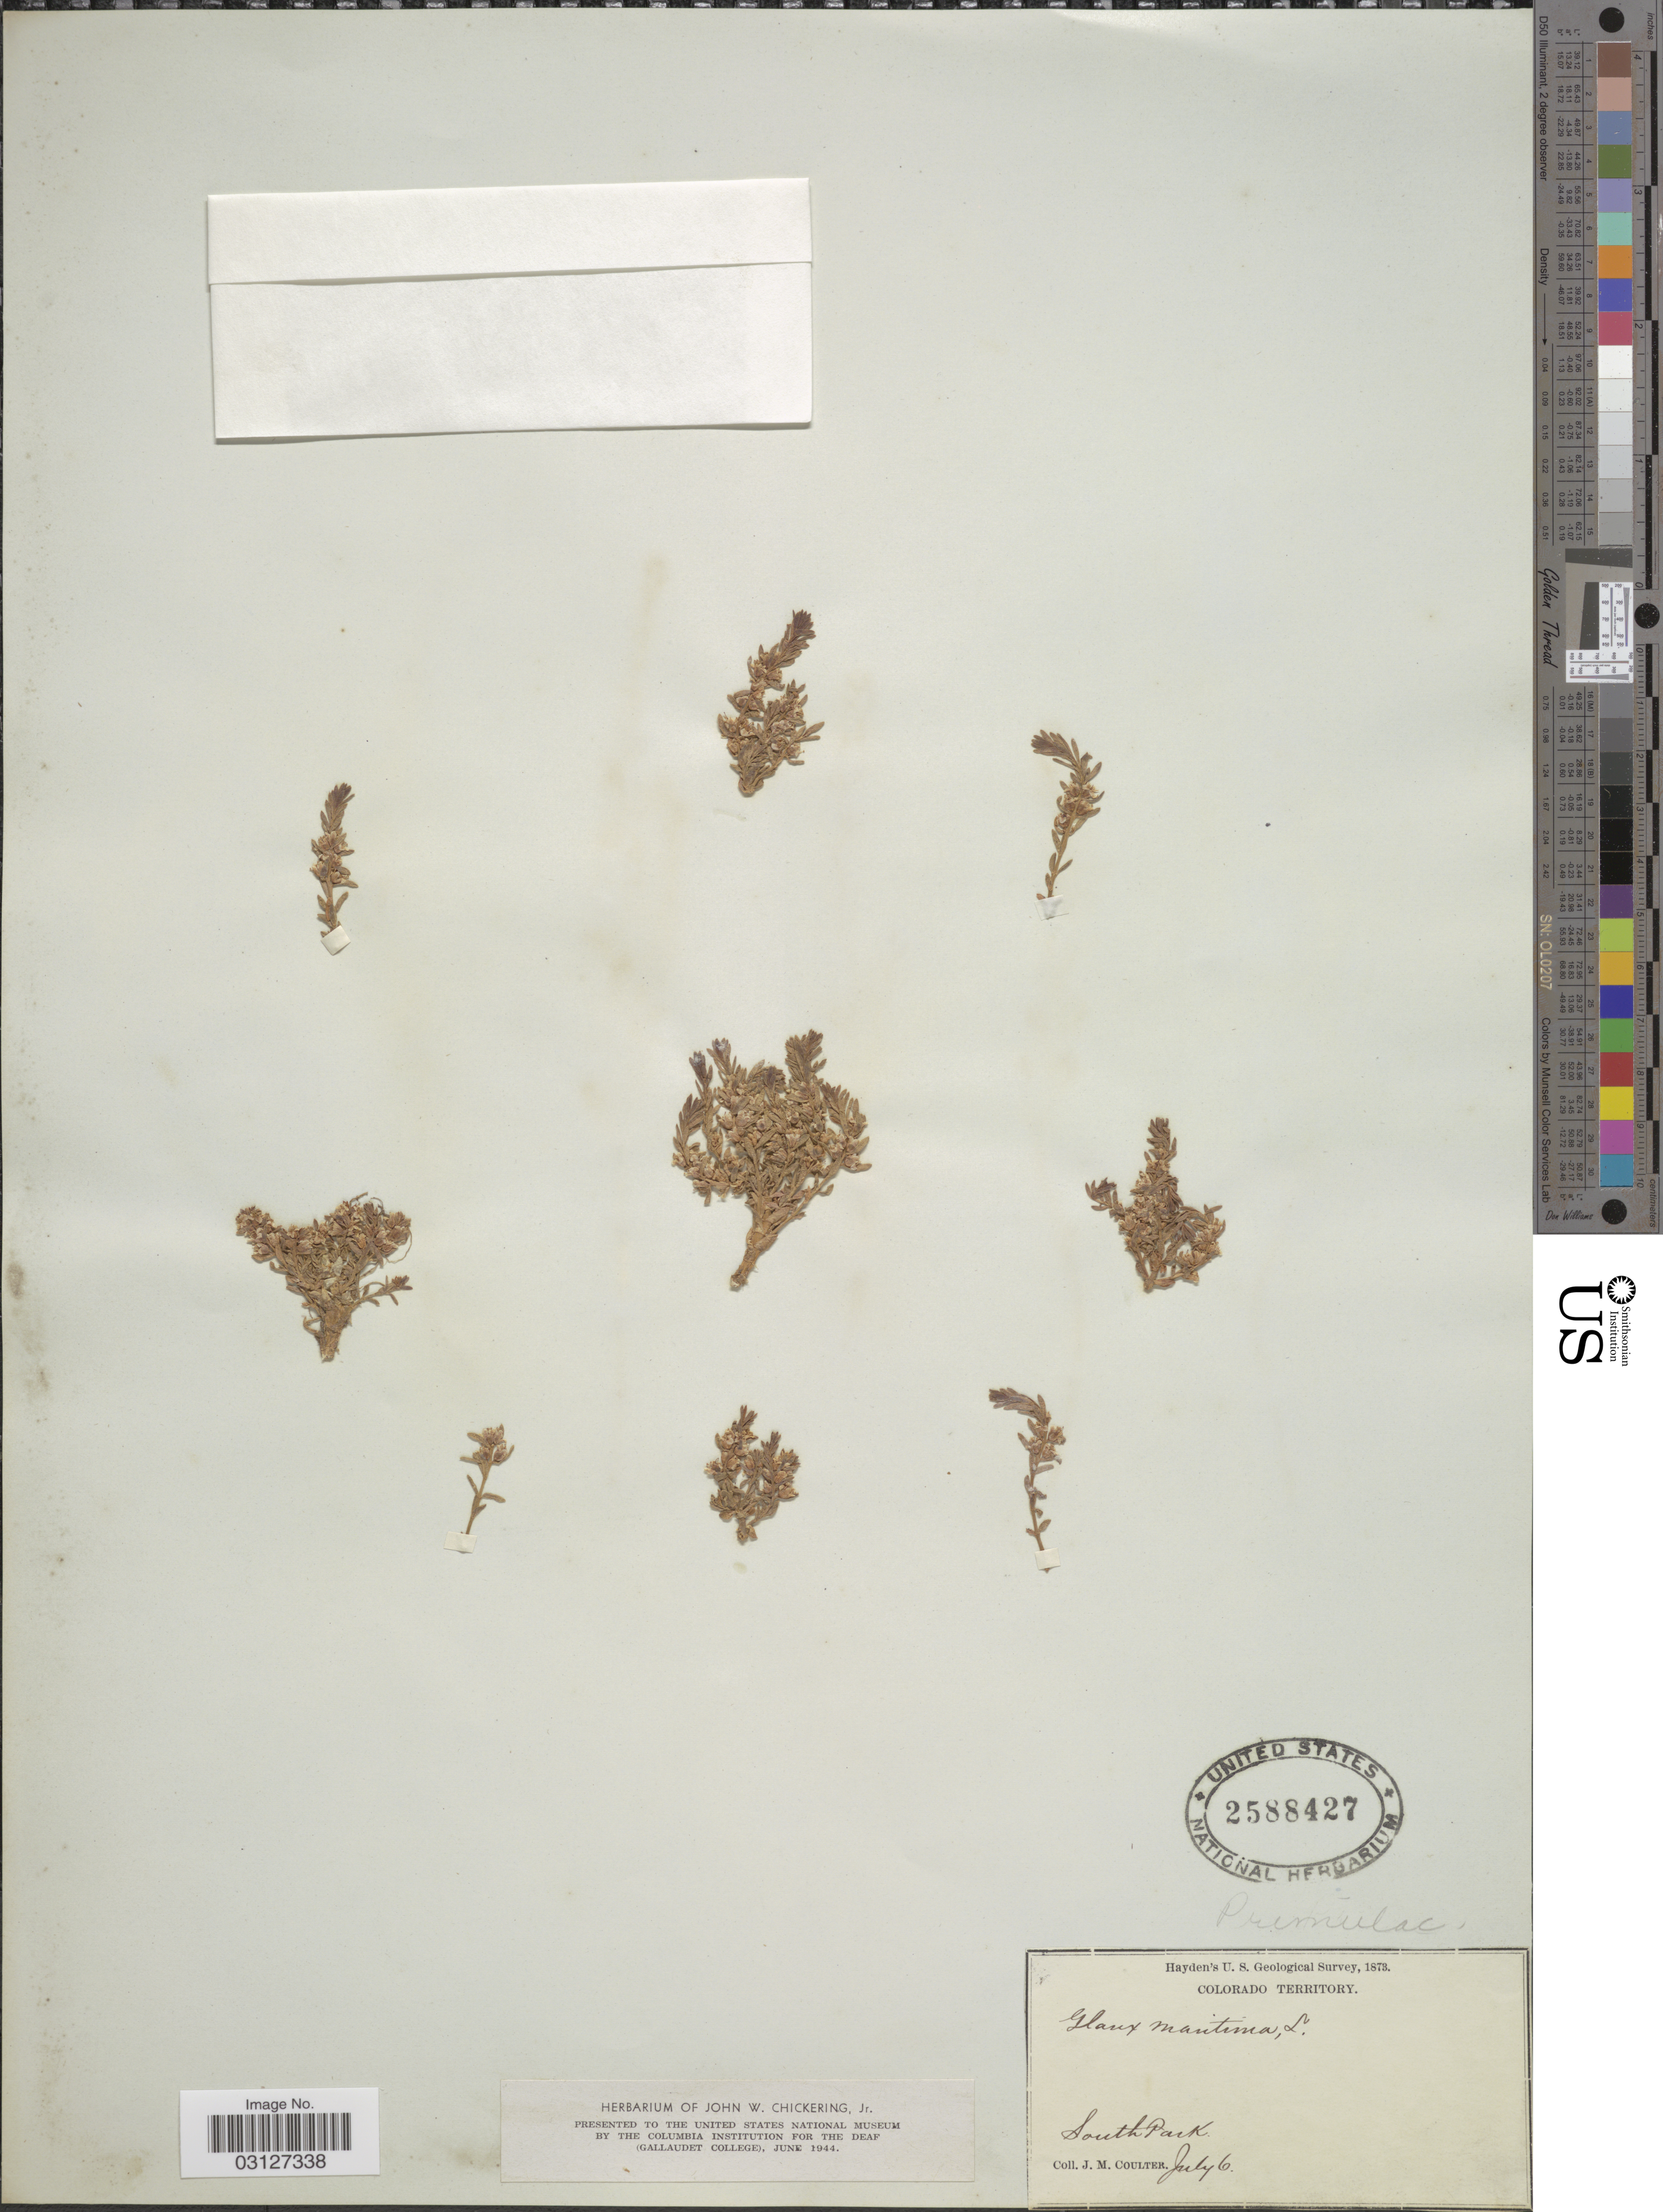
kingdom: Plantae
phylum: Tracheophyta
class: Magnoliopsida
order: Ericales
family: Primulaceae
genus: Glaux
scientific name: Glaux maritima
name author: L.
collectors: J. M. Coulter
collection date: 1873-07-06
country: United States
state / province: Colorado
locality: Colorado Territory. South Park.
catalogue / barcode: US 2588427